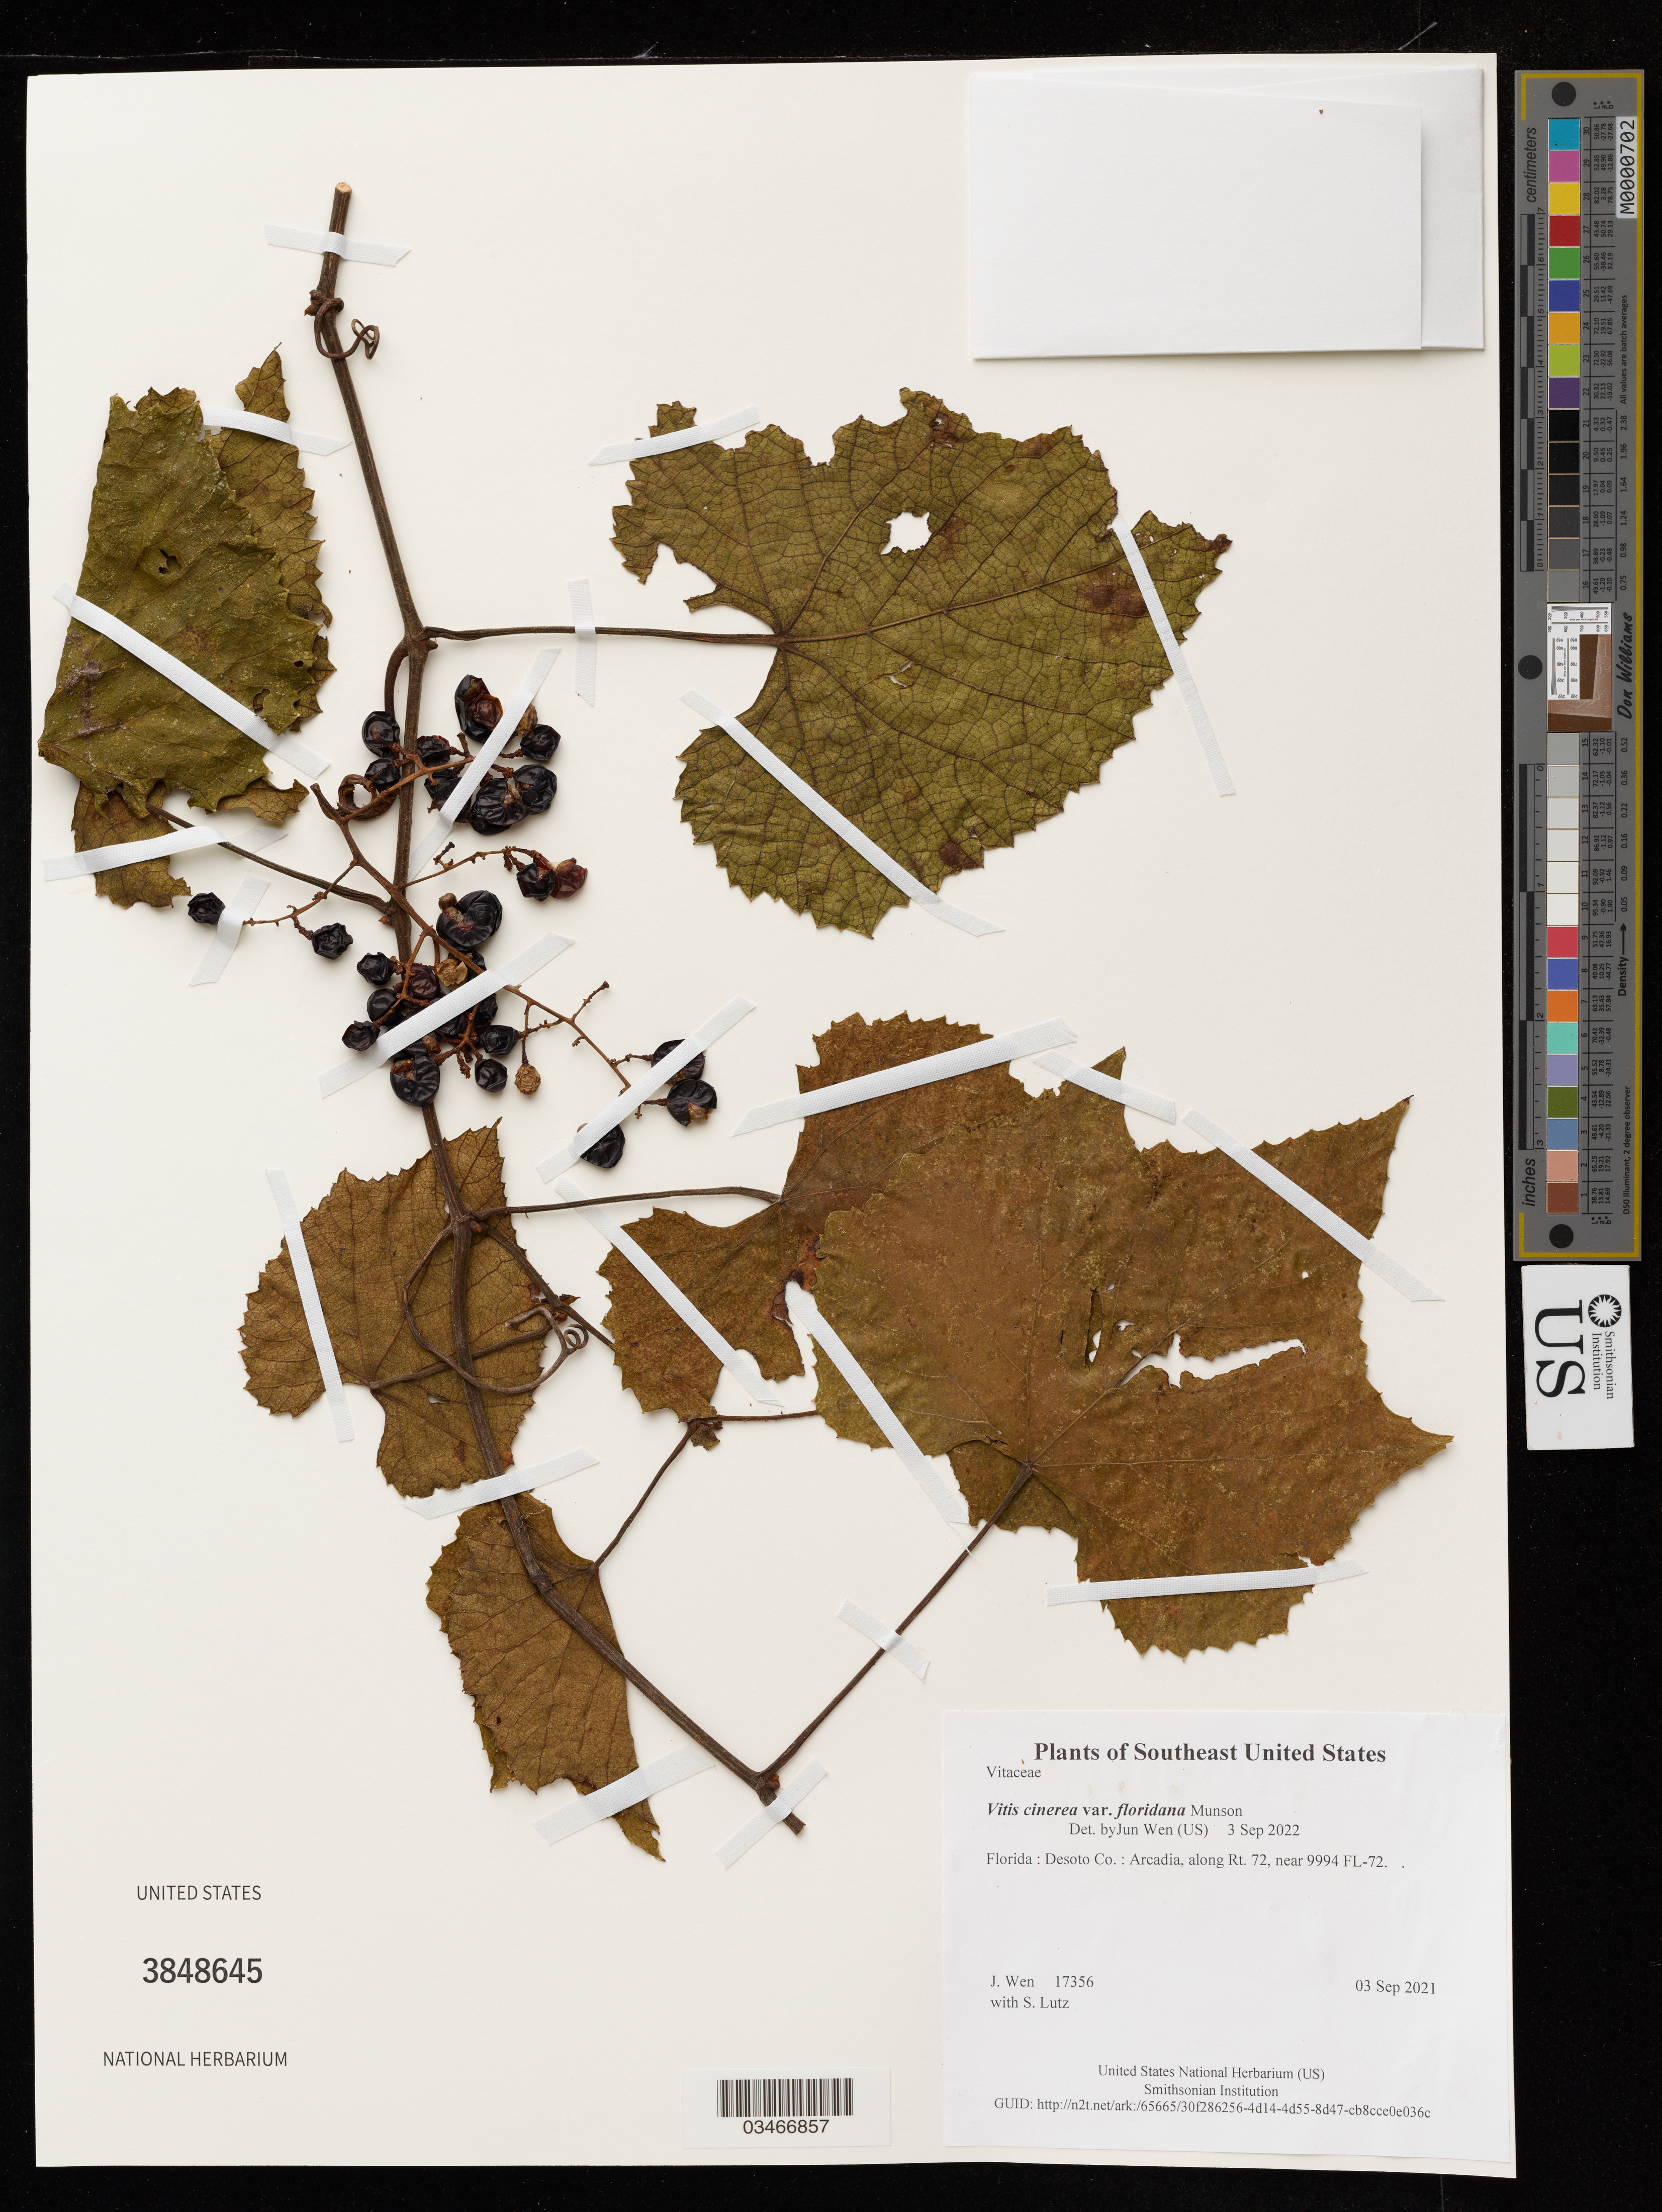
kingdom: Plantae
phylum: Tracheophyta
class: Magnoliopsida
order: Vitales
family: Vitaceae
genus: Vitis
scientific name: Vitis cinerea var. floridana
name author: Munson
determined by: Wen, Jun, (BOT), Smithsonian Institution - National Museum of Natural History (UNITED STATES)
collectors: J. Wen & S. Lutz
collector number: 17356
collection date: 2021-09-03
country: United States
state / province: Florida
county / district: Desoto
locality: Arcadia, along Rt. 72, near 9994 FL-72.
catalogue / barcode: US 3848645